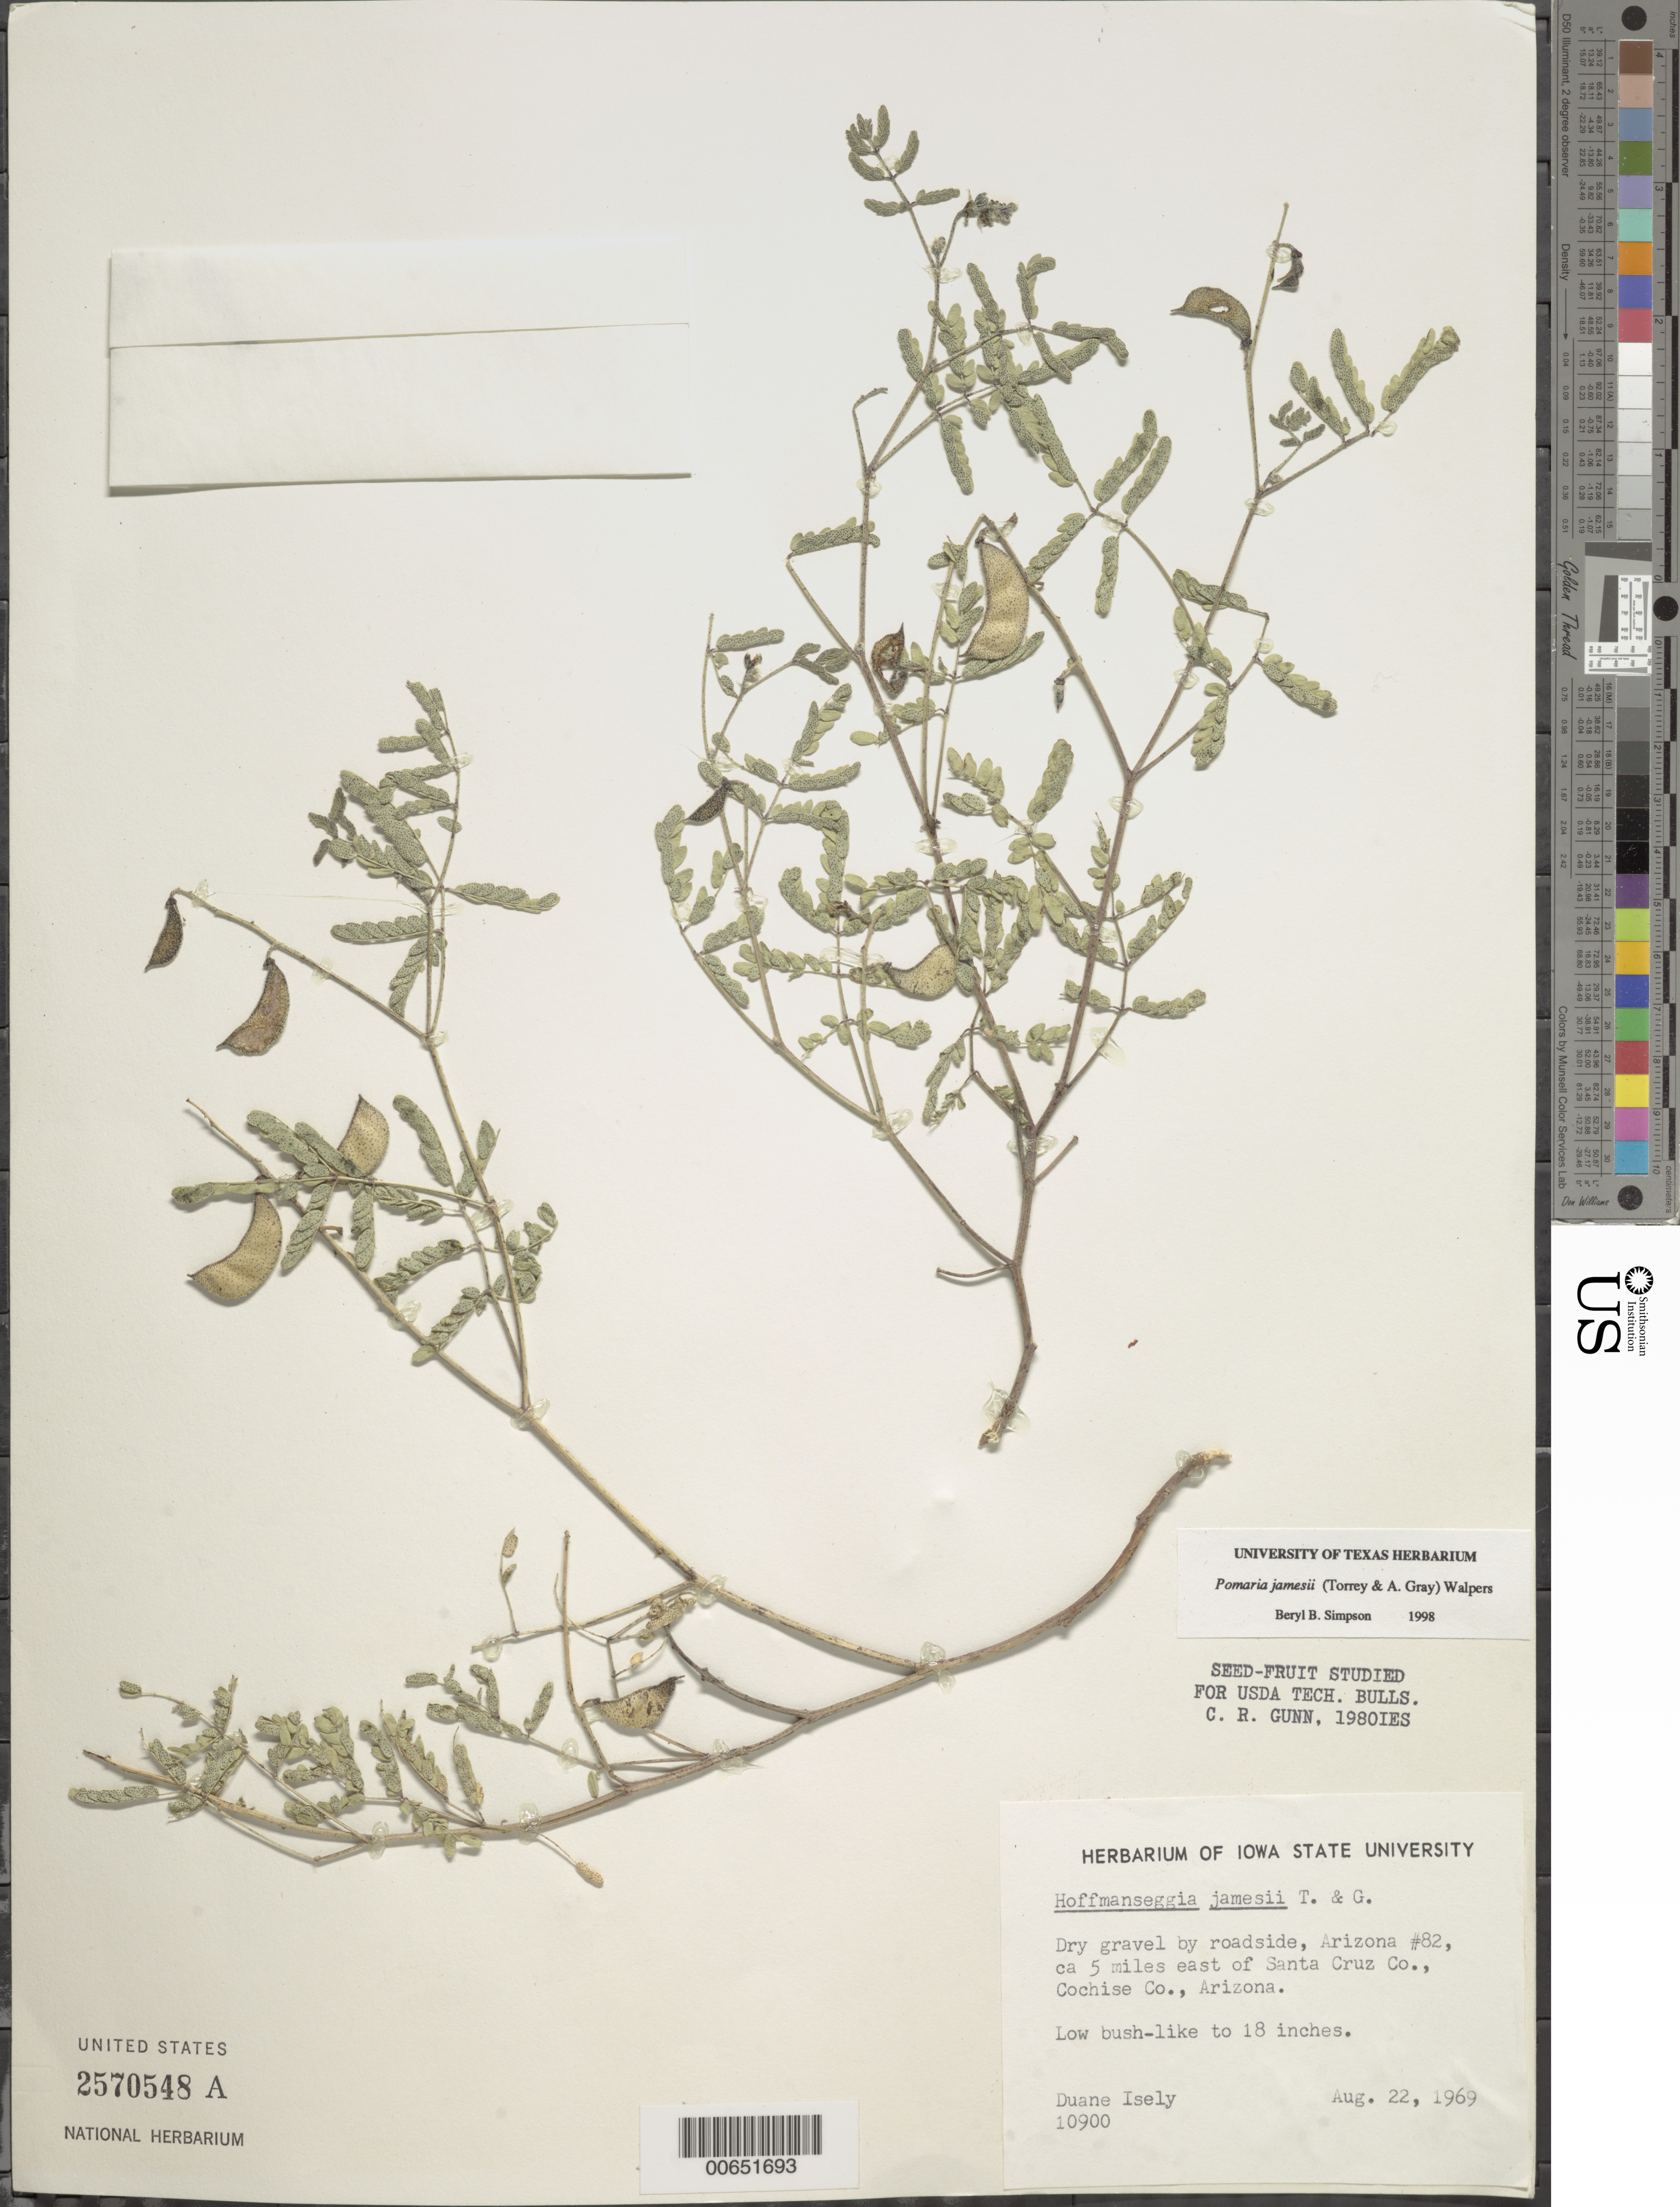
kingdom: Plantae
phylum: Tracheophyta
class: Magnoliopsida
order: Fabales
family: Fabaceae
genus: Pomaria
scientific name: Pomaria jamesii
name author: (Torr. & A. Gray) Walp.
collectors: D. Isely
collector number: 10900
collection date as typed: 22 Aug 1969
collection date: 1969-08-22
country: United States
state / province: Arizona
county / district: Cochise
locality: E of santa cruz co.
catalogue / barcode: US 2570548A